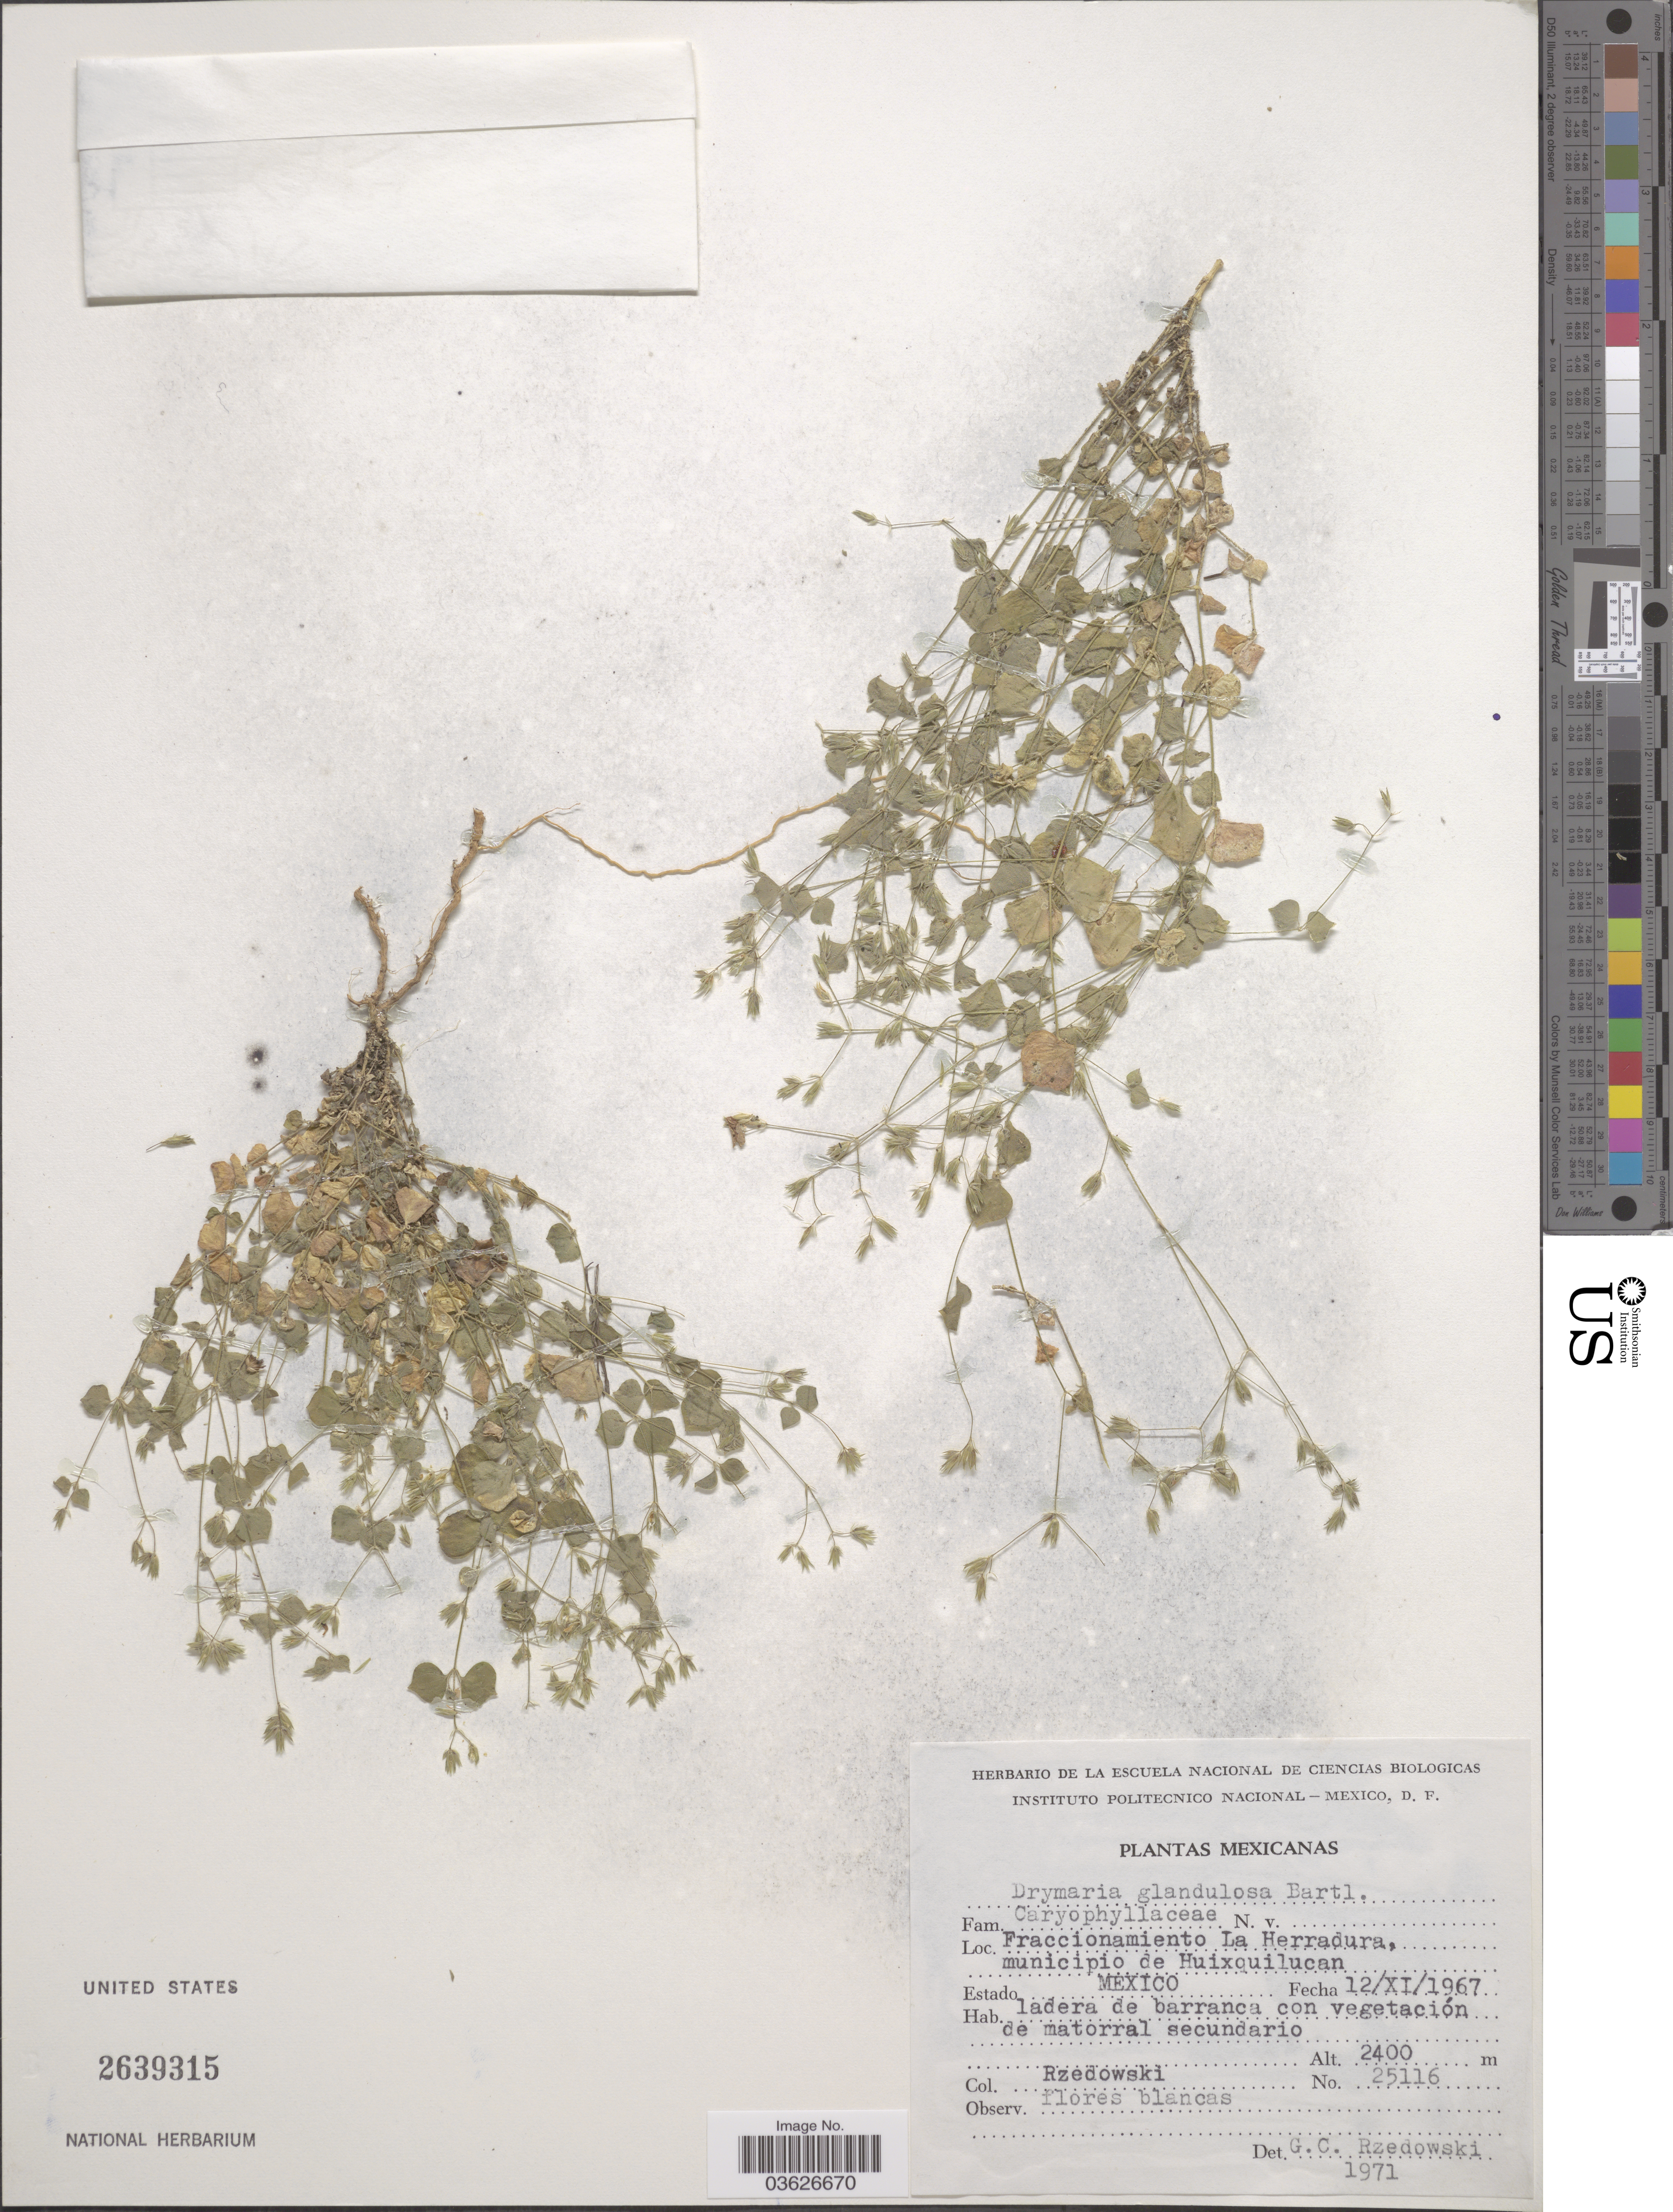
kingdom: Plantae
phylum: Tracheophyta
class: Magnoliopsida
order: Caryophyllales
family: Caryophyllaceae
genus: Drymaria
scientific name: Drymaria glandulosa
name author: Bartl.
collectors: Rzedowski, --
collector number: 25116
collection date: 1967-11-12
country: Mexico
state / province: México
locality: Fraccionamiento La Herradura, municipio de Huixquilucan.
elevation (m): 2400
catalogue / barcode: US 2639315